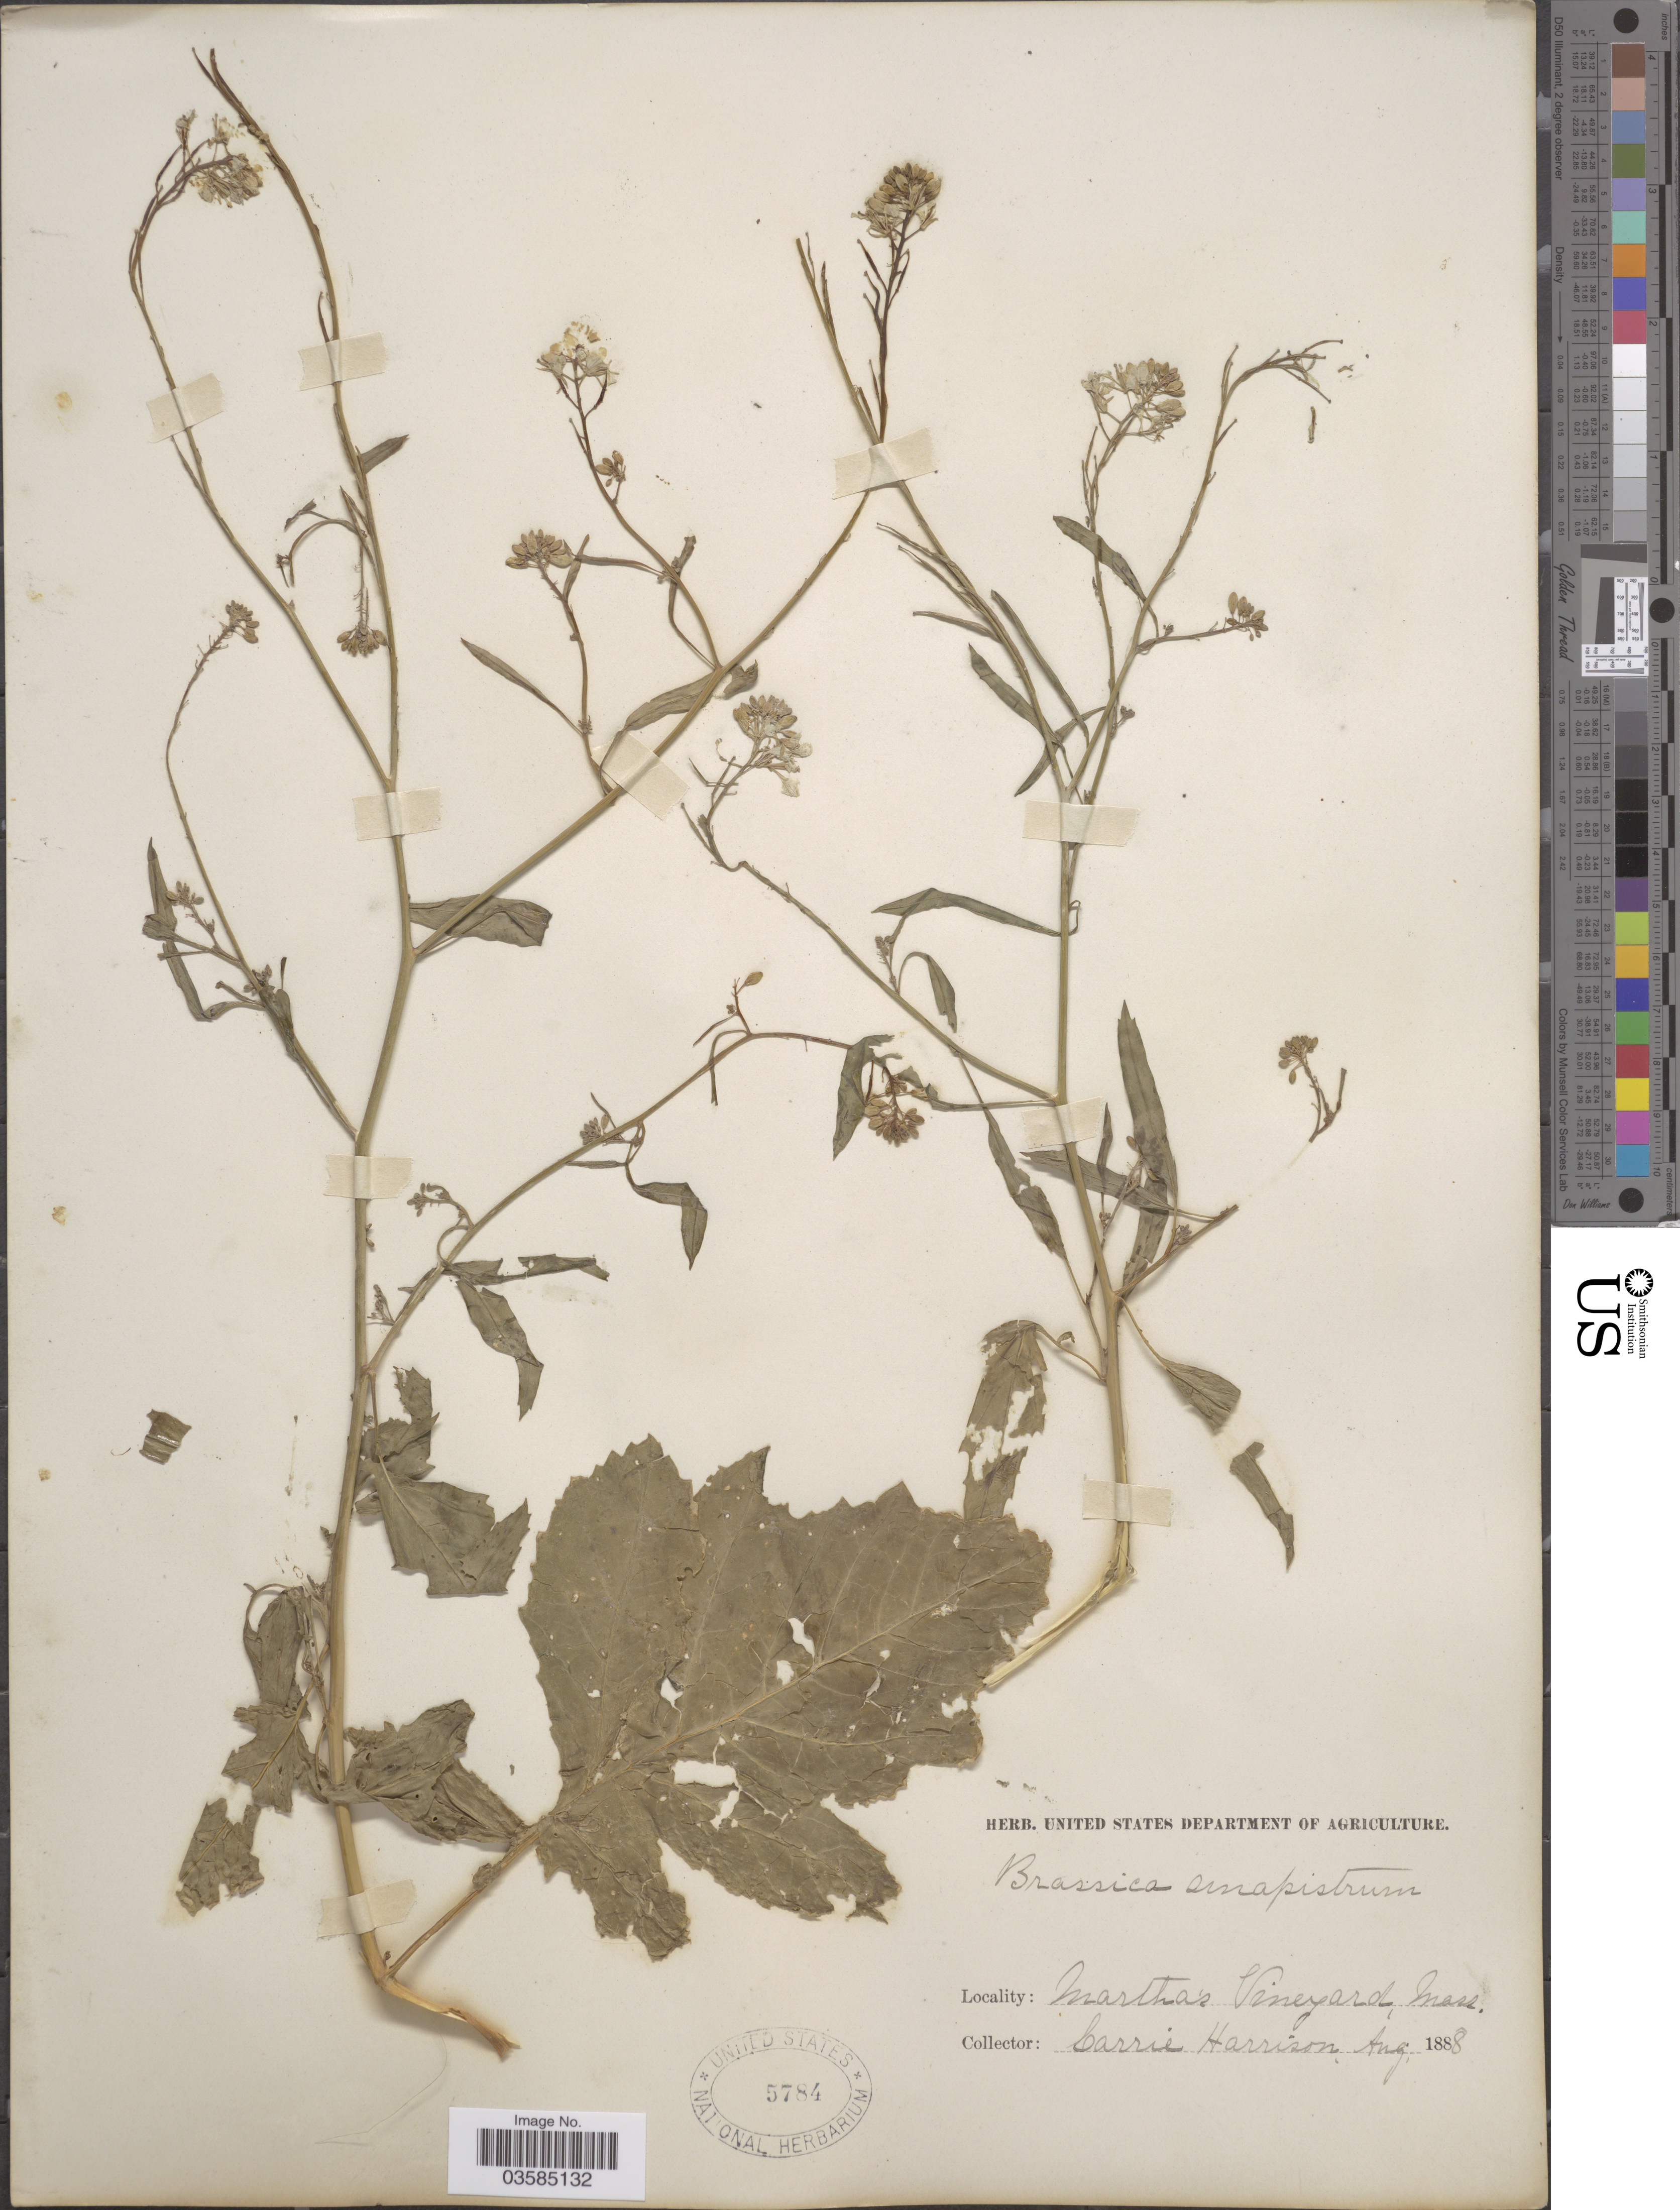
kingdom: Plantae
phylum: Tracheophyta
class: Magnoliopsida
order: Brassicales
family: Brassicaceae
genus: Brassica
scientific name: Brassica kaber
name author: (DC.) L.C. Wheeler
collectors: C. Harrison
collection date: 1888-08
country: United States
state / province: Massachusetts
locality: Martha's Vineyard.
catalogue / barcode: US 5784